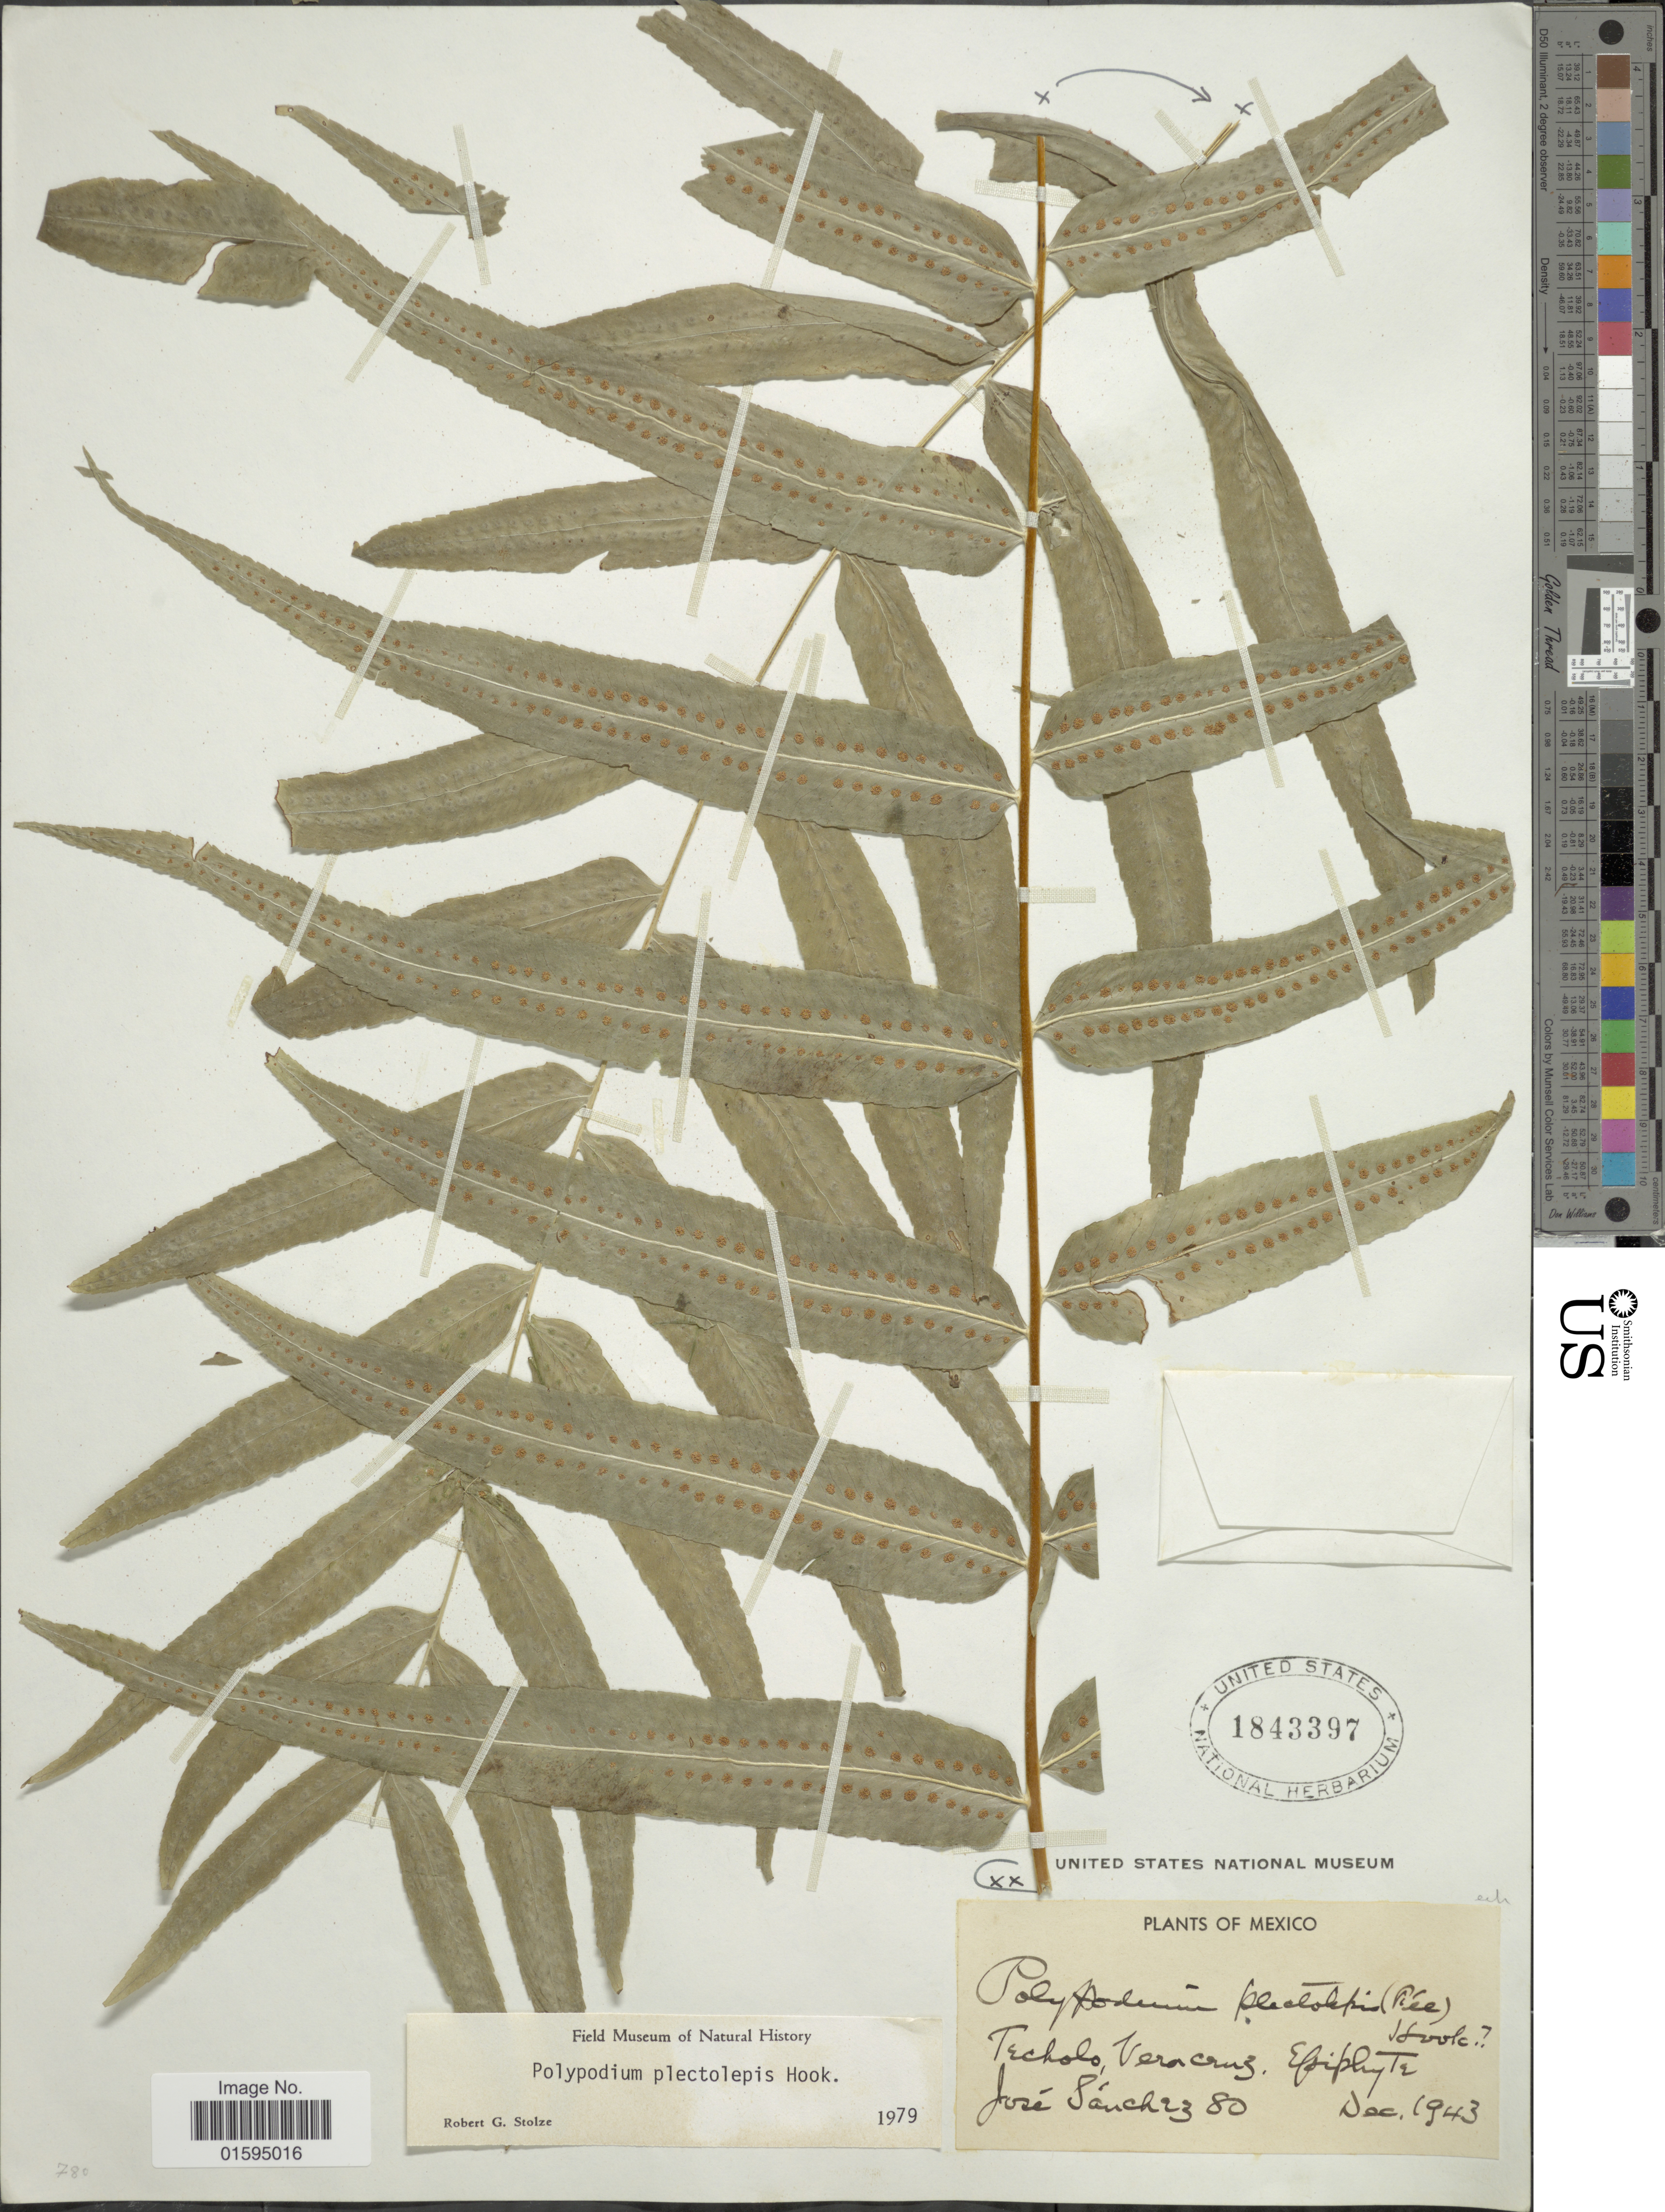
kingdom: Plantae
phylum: Tracheophyta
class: Polypodiopsida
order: Polypodiales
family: Polypodiaceae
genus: Polypodium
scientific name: Polypodium echinolepis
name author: Fée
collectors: J. Sánchez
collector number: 80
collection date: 1943-12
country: Mexico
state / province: Veracruz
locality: Techolo Vera Cruz.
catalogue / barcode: US 1843397